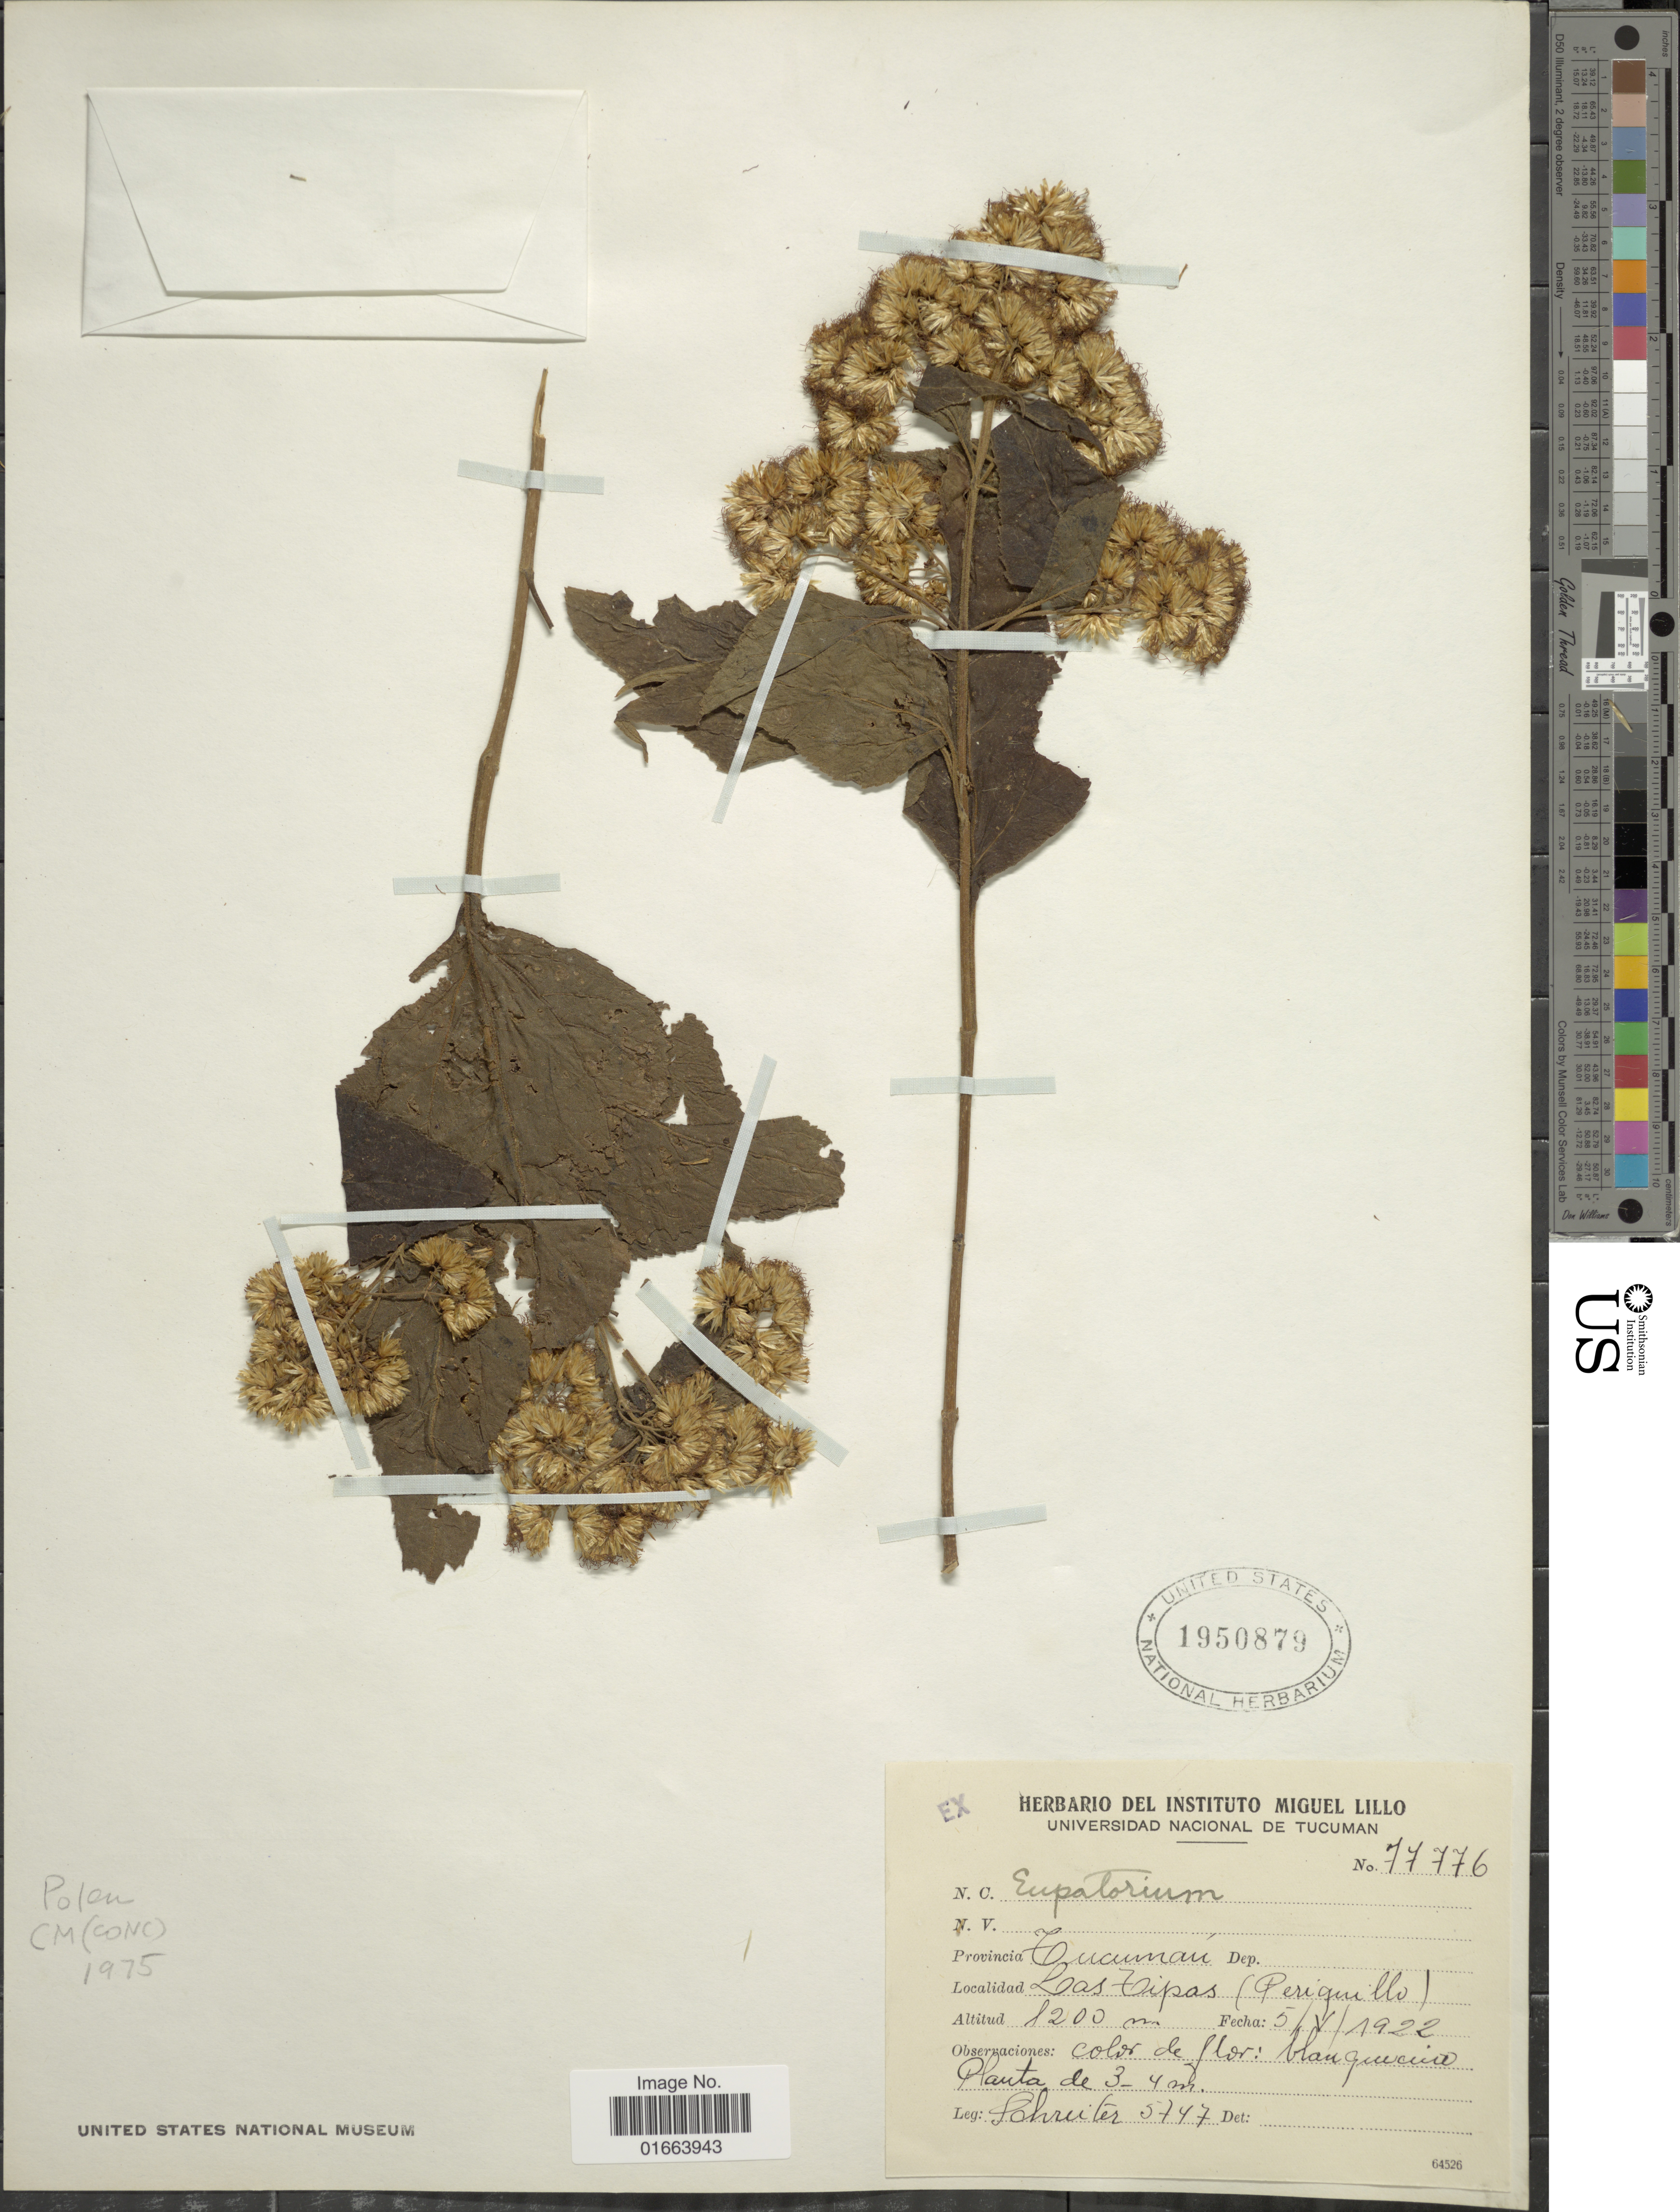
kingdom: Plantae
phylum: Tracheophyta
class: Magnoliopsida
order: Asterales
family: Asteraceae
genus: Lorentzianthus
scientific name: Lorentzianthus viscidus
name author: (Hook. & Arn.) R.M. King & H. Rob.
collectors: -. Schreiter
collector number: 5747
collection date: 1922-05-05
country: Argentina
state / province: Tucuman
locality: Las Tipas (Periquillo)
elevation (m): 1200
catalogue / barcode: US 1950879